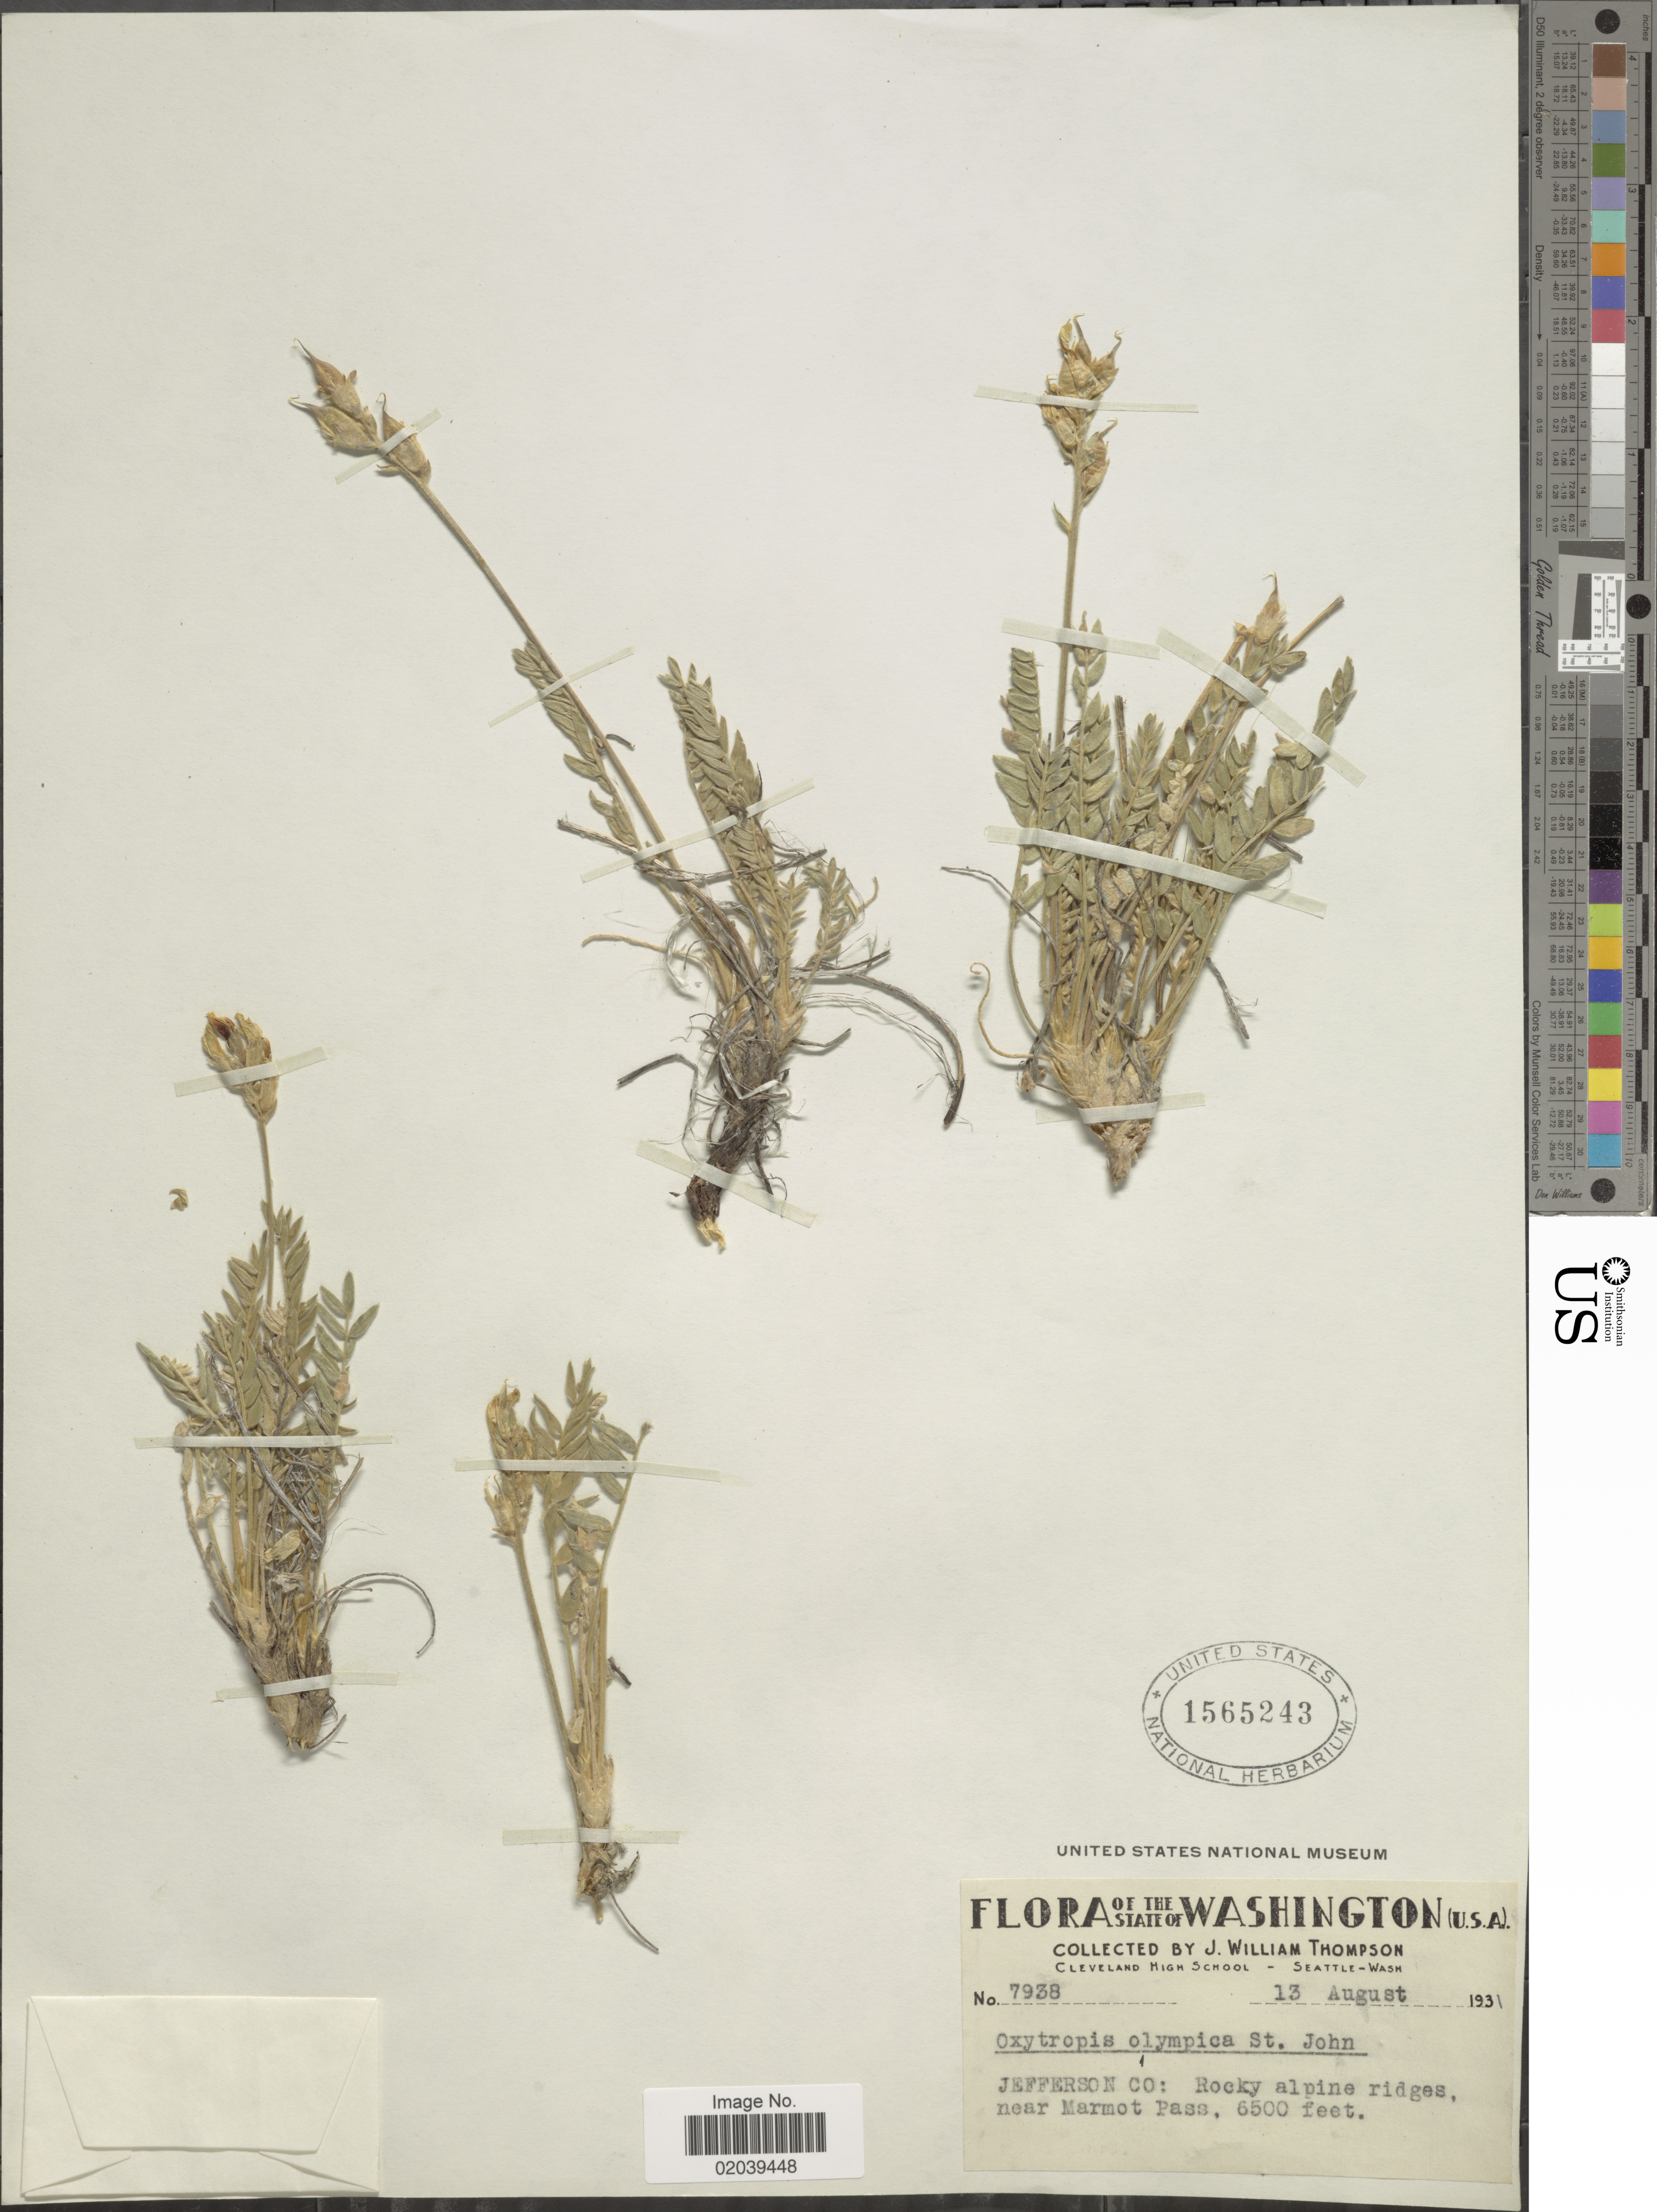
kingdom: Plantae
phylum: Tracheophyta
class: Magnoliopsida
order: Fabales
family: Fabaceae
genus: Oxytropis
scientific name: Oxytropis campestris var. gracilis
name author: (A. Nelson) Barneby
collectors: J. W. Thompson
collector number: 7938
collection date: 1931-08-13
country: United States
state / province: Washington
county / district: Jefferson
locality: Jefferson Co: Rocky alpine ridges, near Marmot Pass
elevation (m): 1981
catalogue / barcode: US 1565243